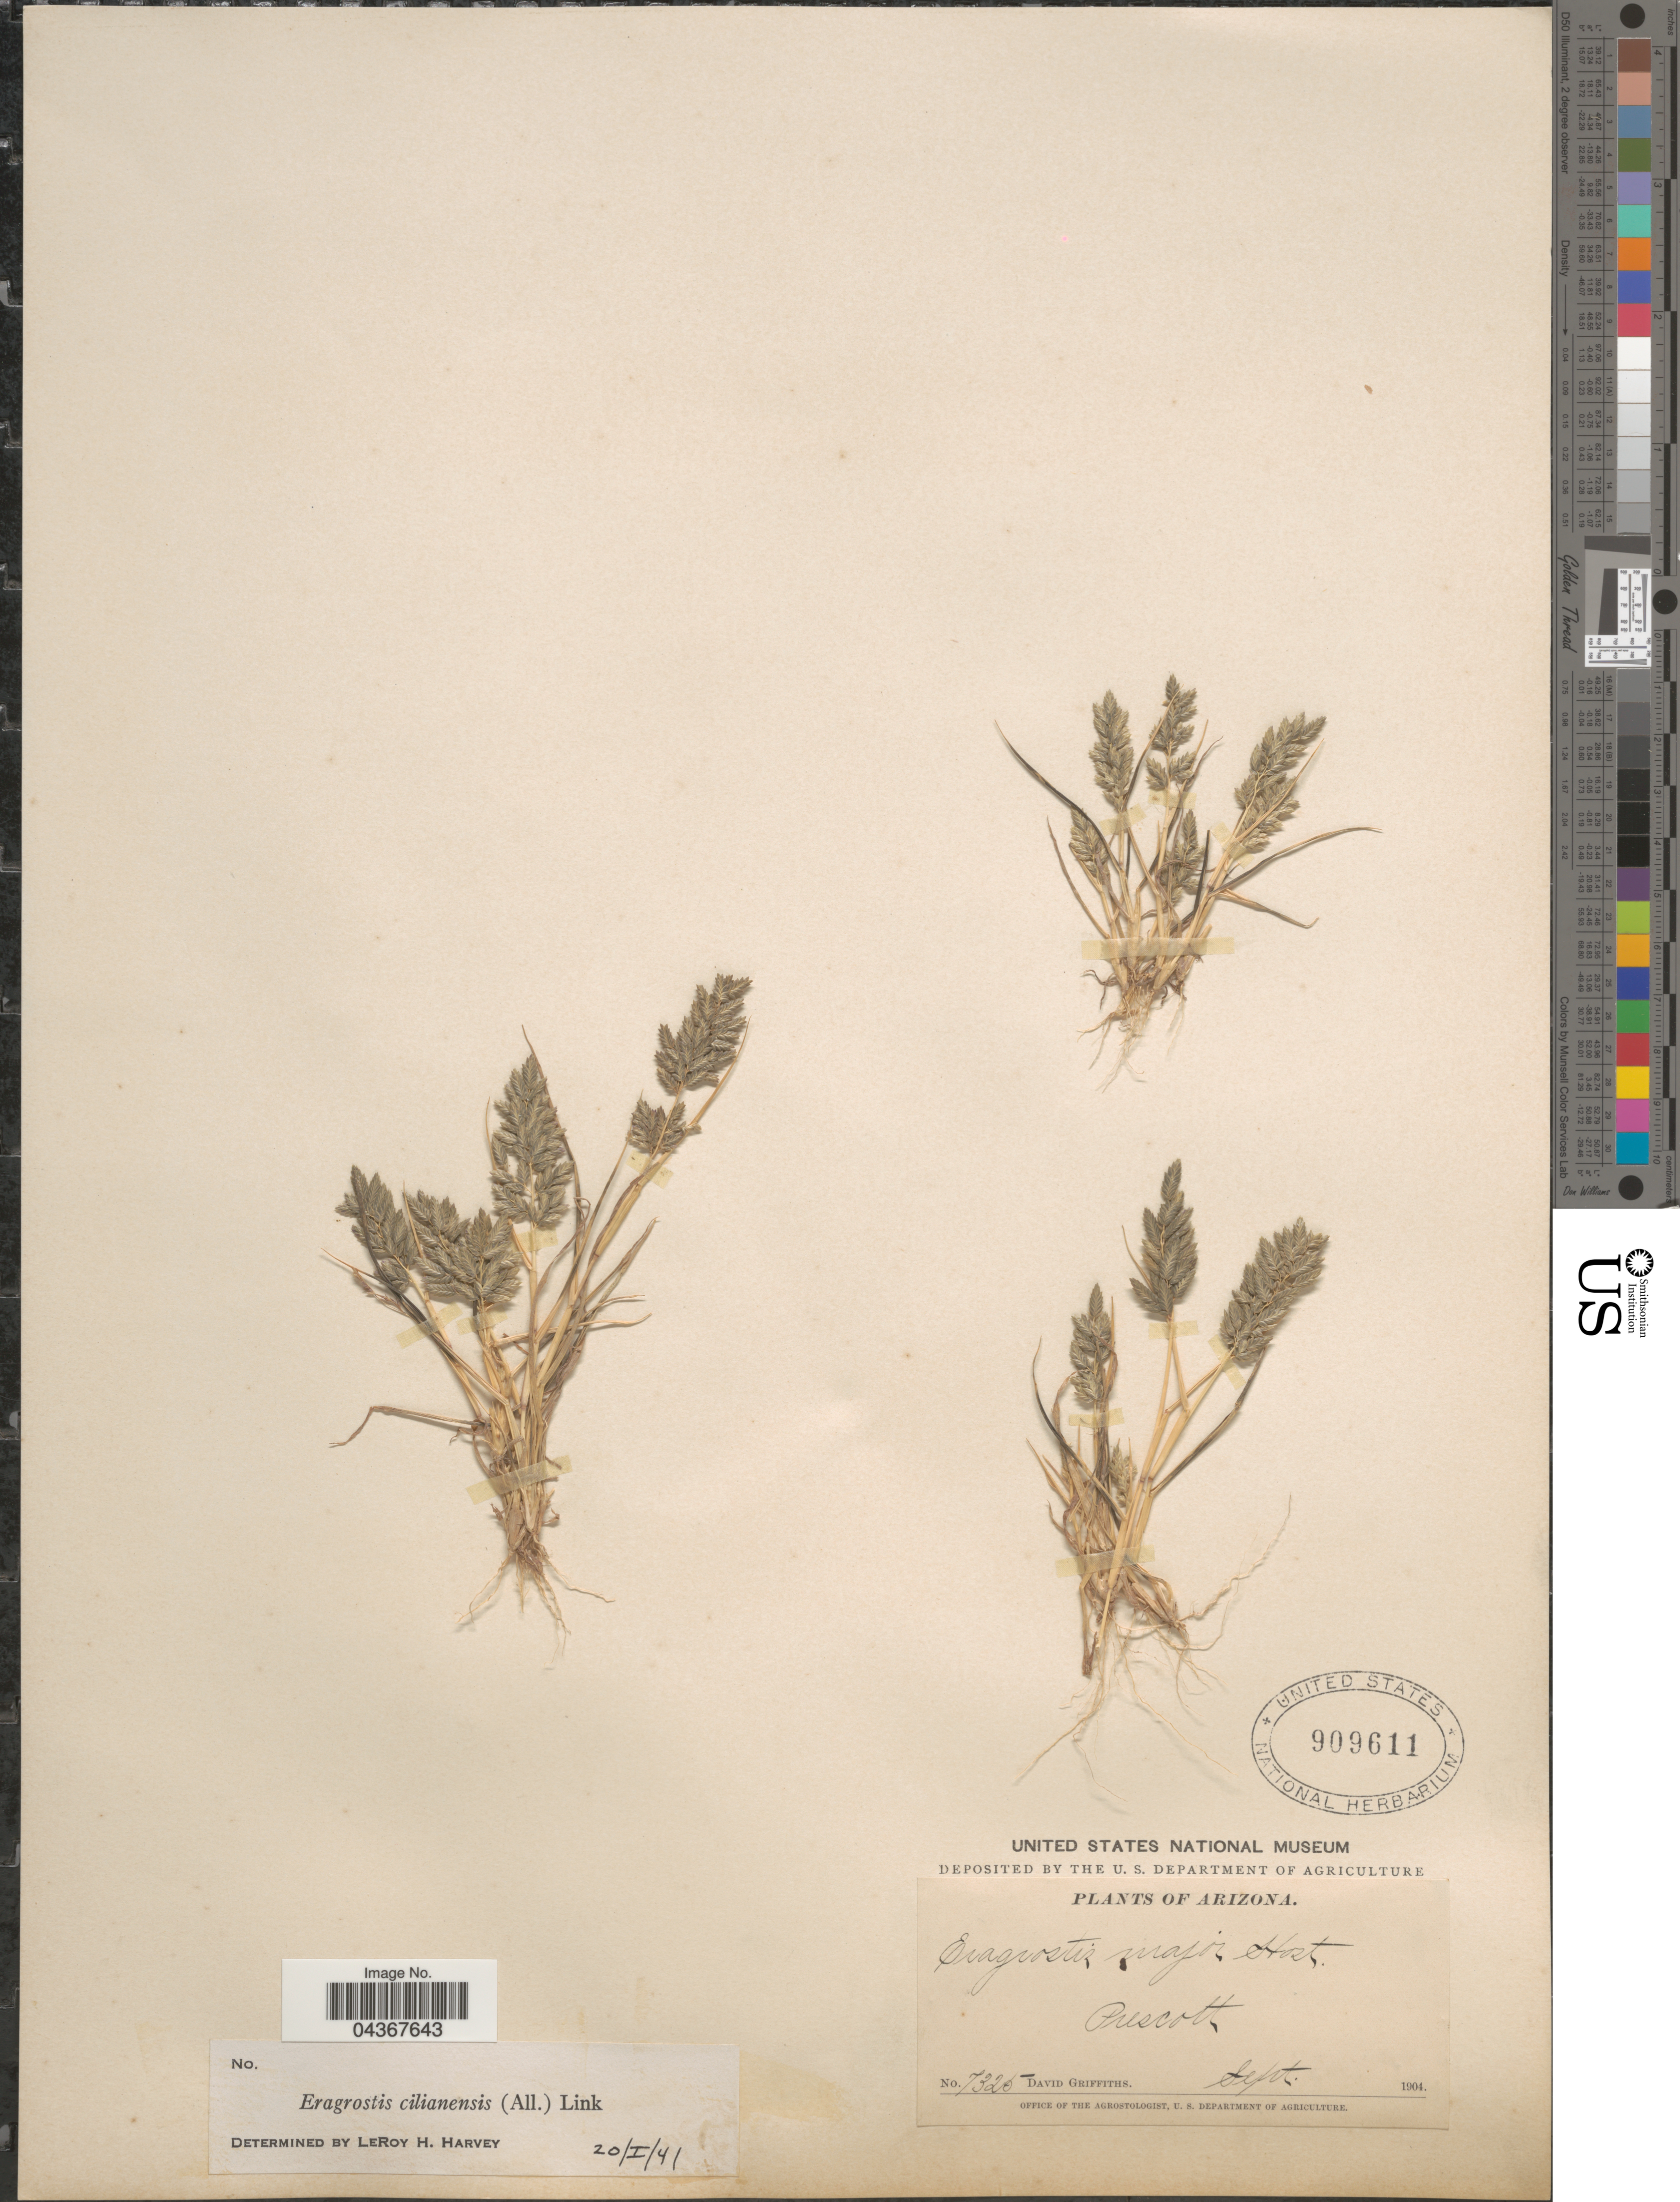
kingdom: Plantae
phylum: Tracheophyta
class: Liliopsida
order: Poales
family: Poaceae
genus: Eragrostis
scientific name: Eragrostis cilianensis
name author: (Bellardi) Vignolo ex Janch.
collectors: D. Griffiths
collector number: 7325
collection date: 1904-09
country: United States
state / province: Arizona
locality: Prescott.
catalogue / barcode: US 909611